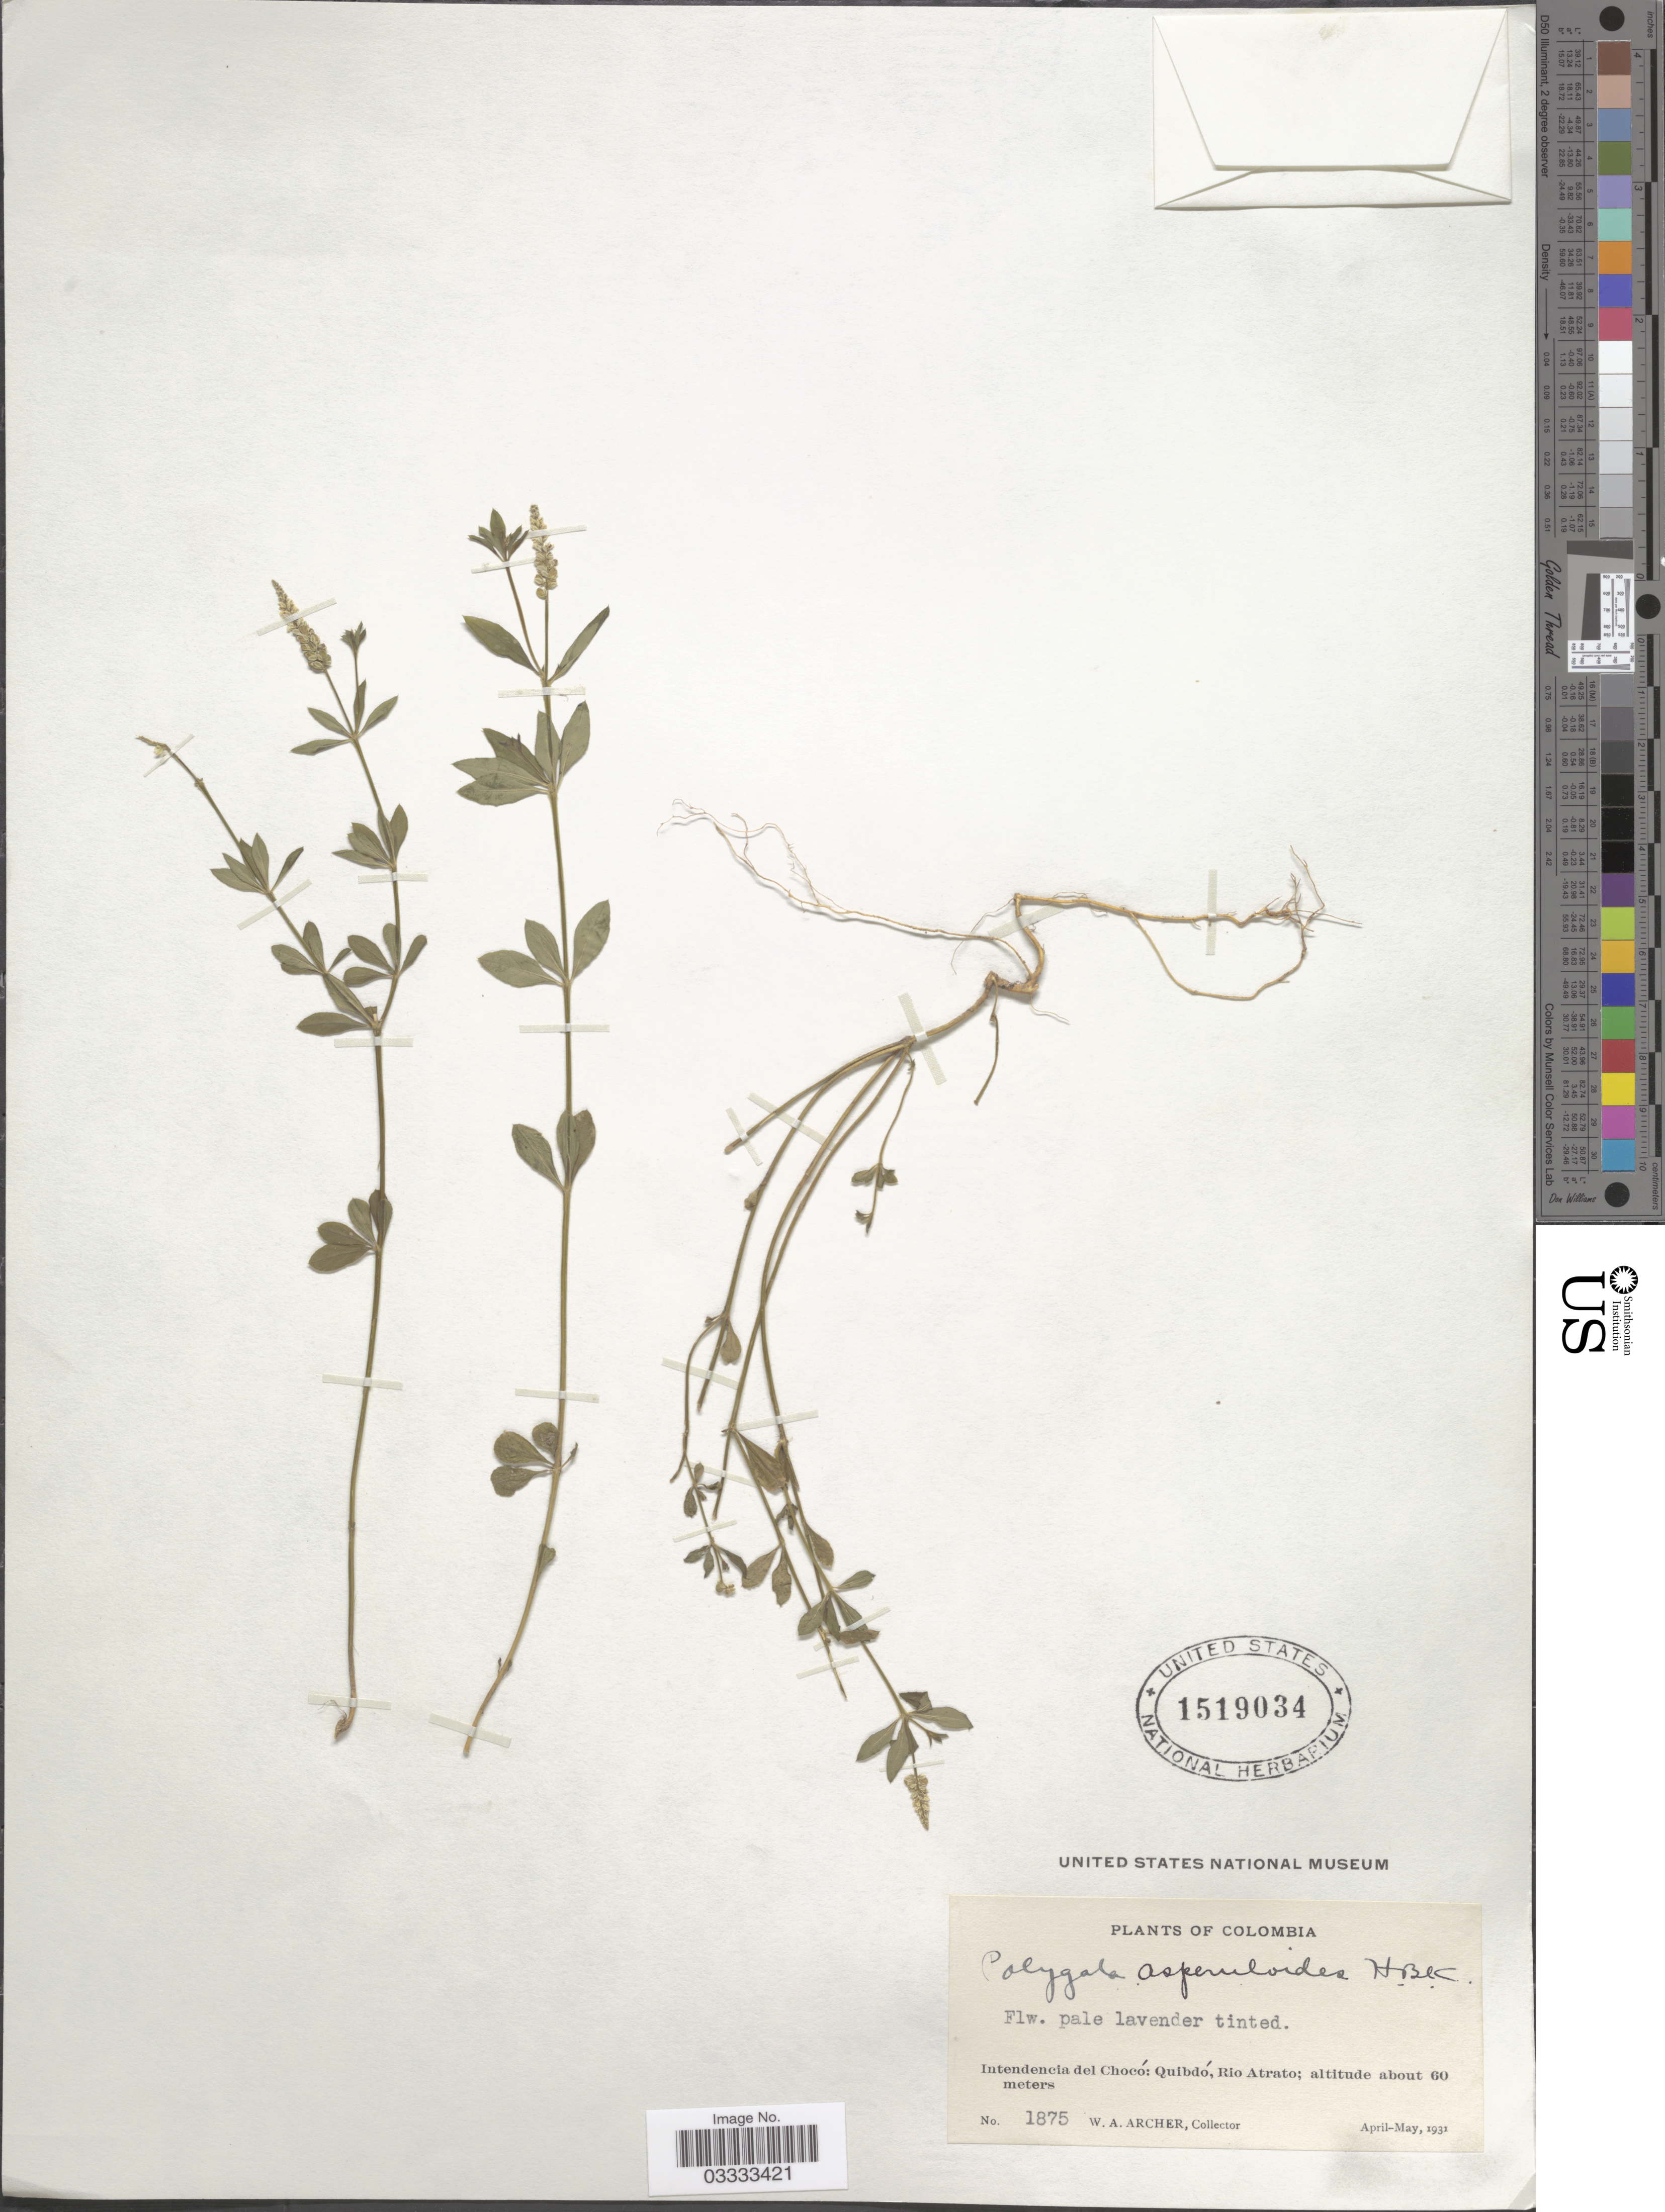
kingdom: Plantae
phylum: Tracheophyta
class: Magnoliopsida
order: Fabales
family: Polygalaceae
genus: Polygala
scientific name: Polygala asperuloides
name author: Kunth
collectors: W. Archer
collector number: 1875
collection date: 1931-04/1931-05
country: Colombia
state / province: Chocó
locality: Intendencia del Chocó: Quibdó, Rio Atrato.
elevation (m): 60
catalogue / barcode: US 1519034